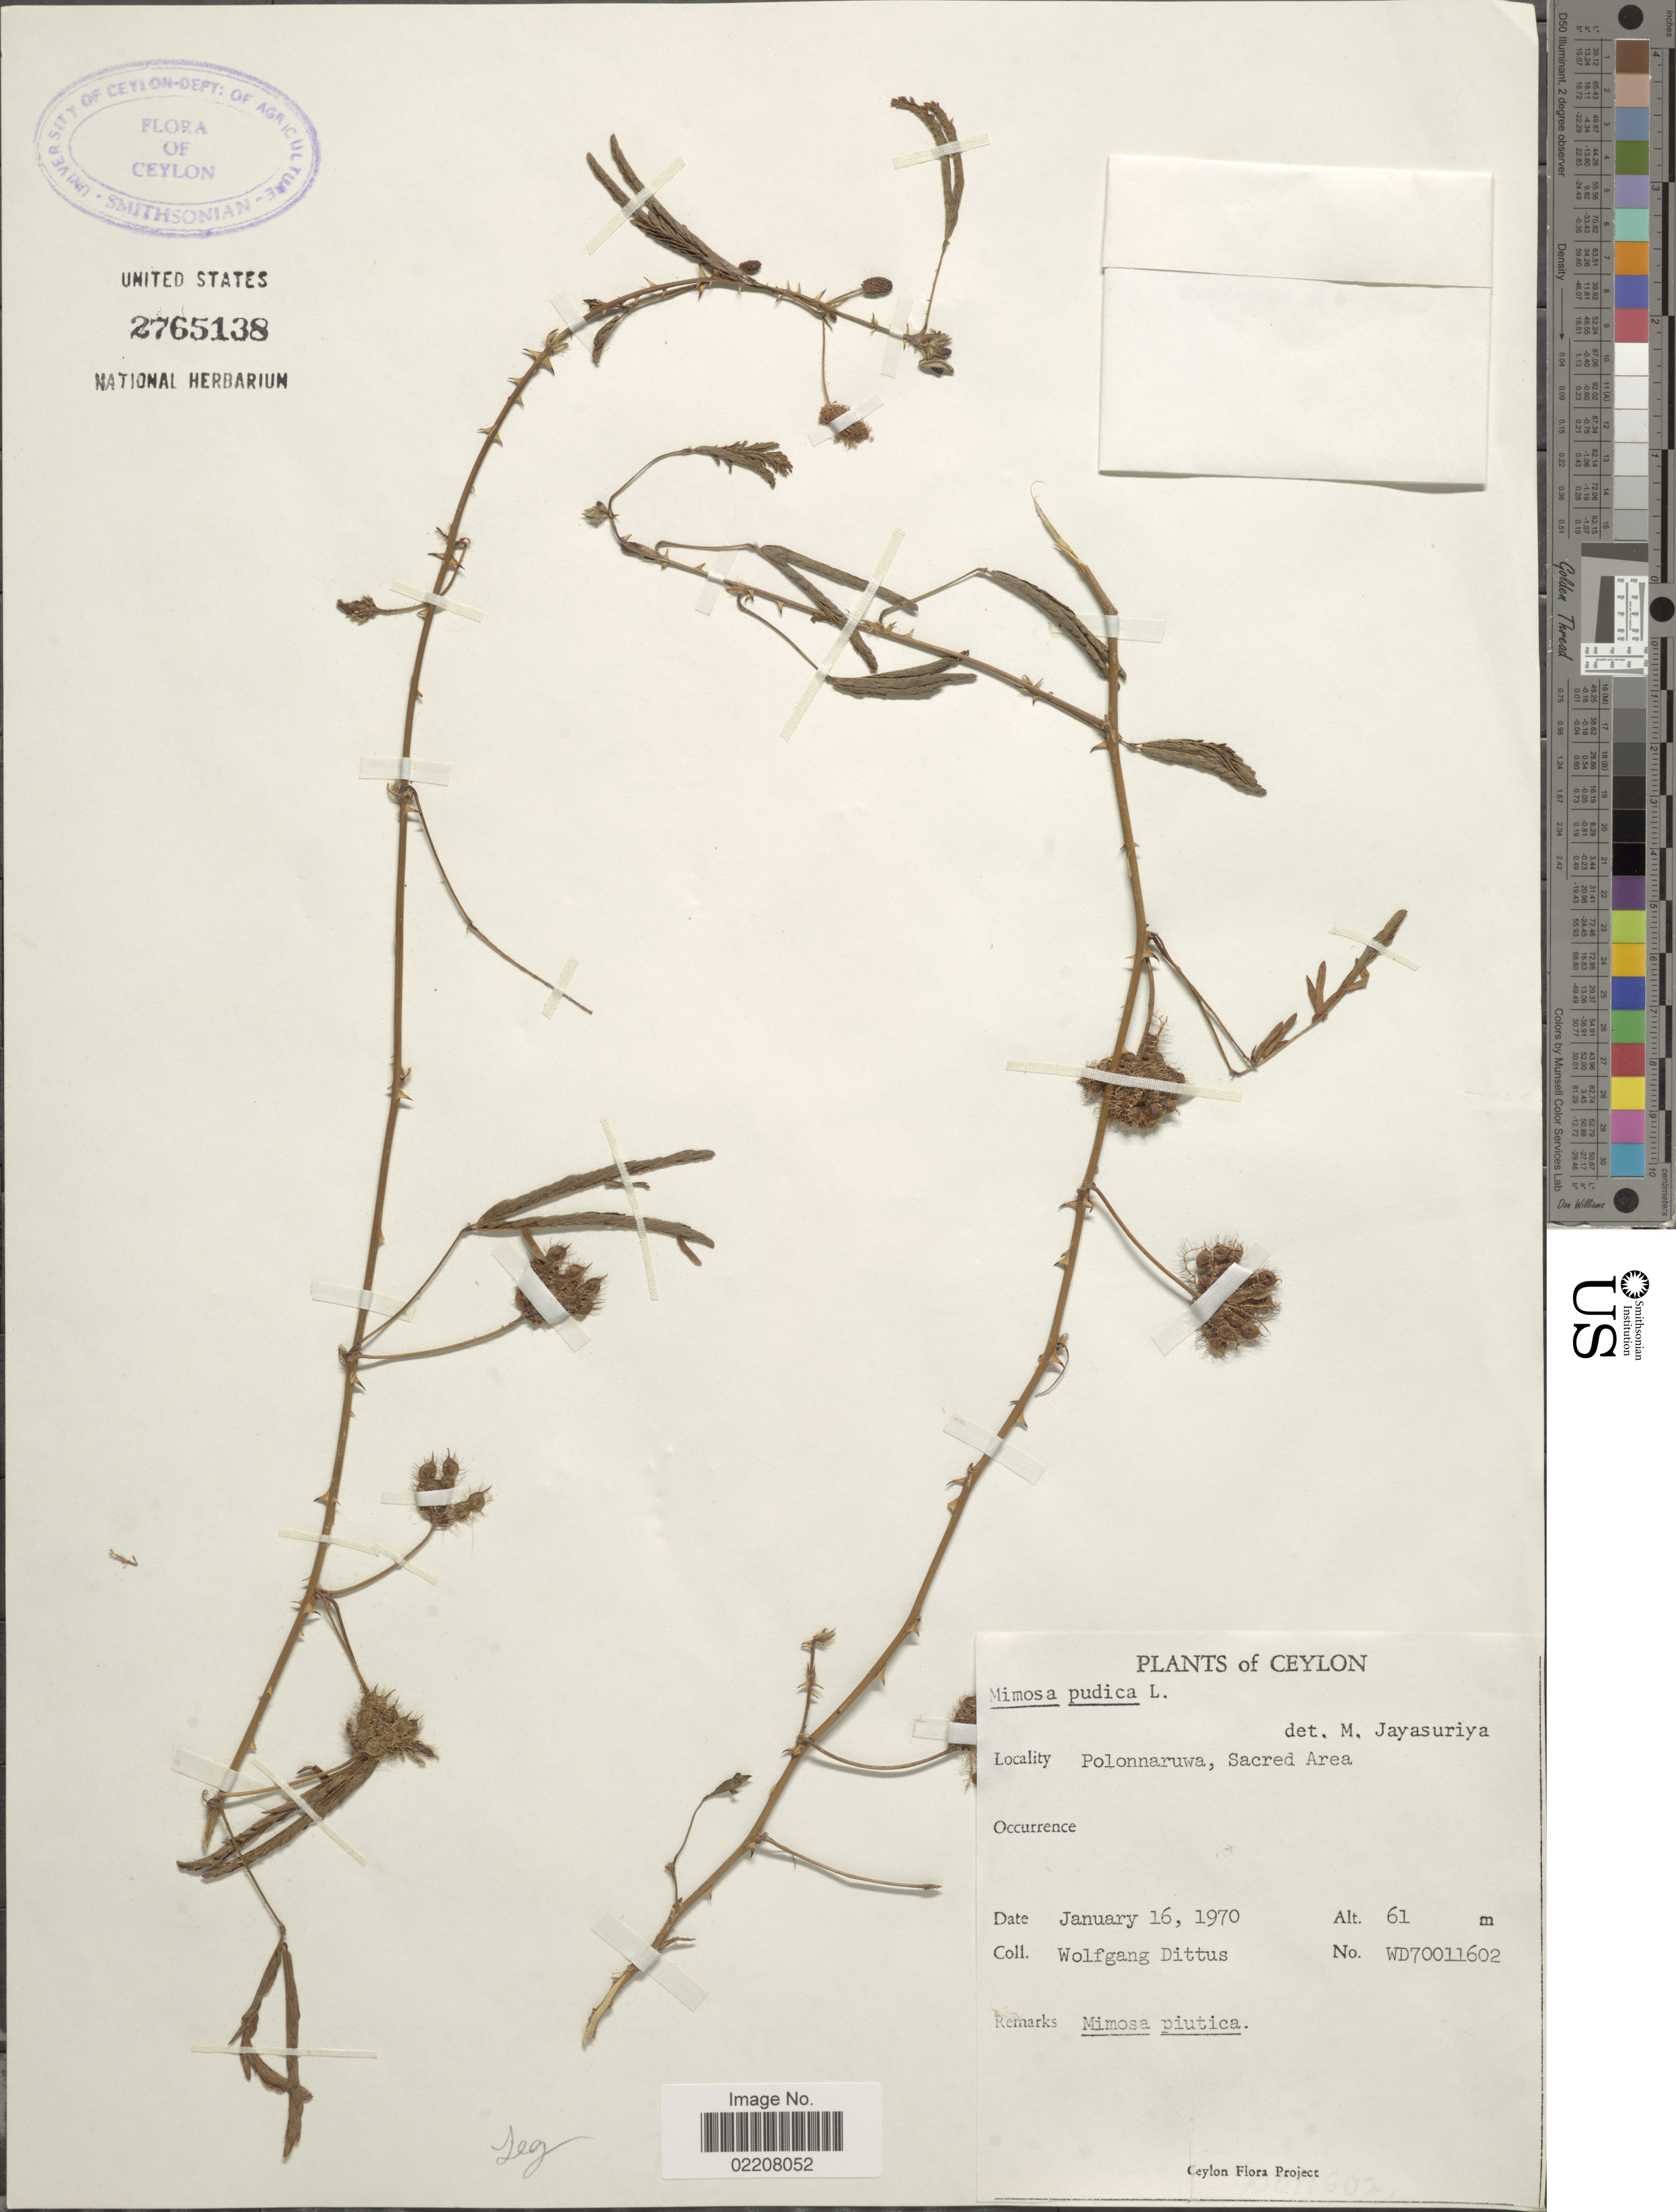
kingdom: Plantae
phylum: Tracheophyta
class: Magnoliopsida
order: Fabales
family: Fabaceae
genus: Mimosa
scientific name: Mimosa pudica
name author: L.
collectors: W. Dittus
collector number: WD70011602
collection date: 1970-01-16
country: Sri Lanka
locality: Ceylon, Polonnaruwa, Sacred Area.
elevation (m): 61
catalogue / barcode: US 2765138